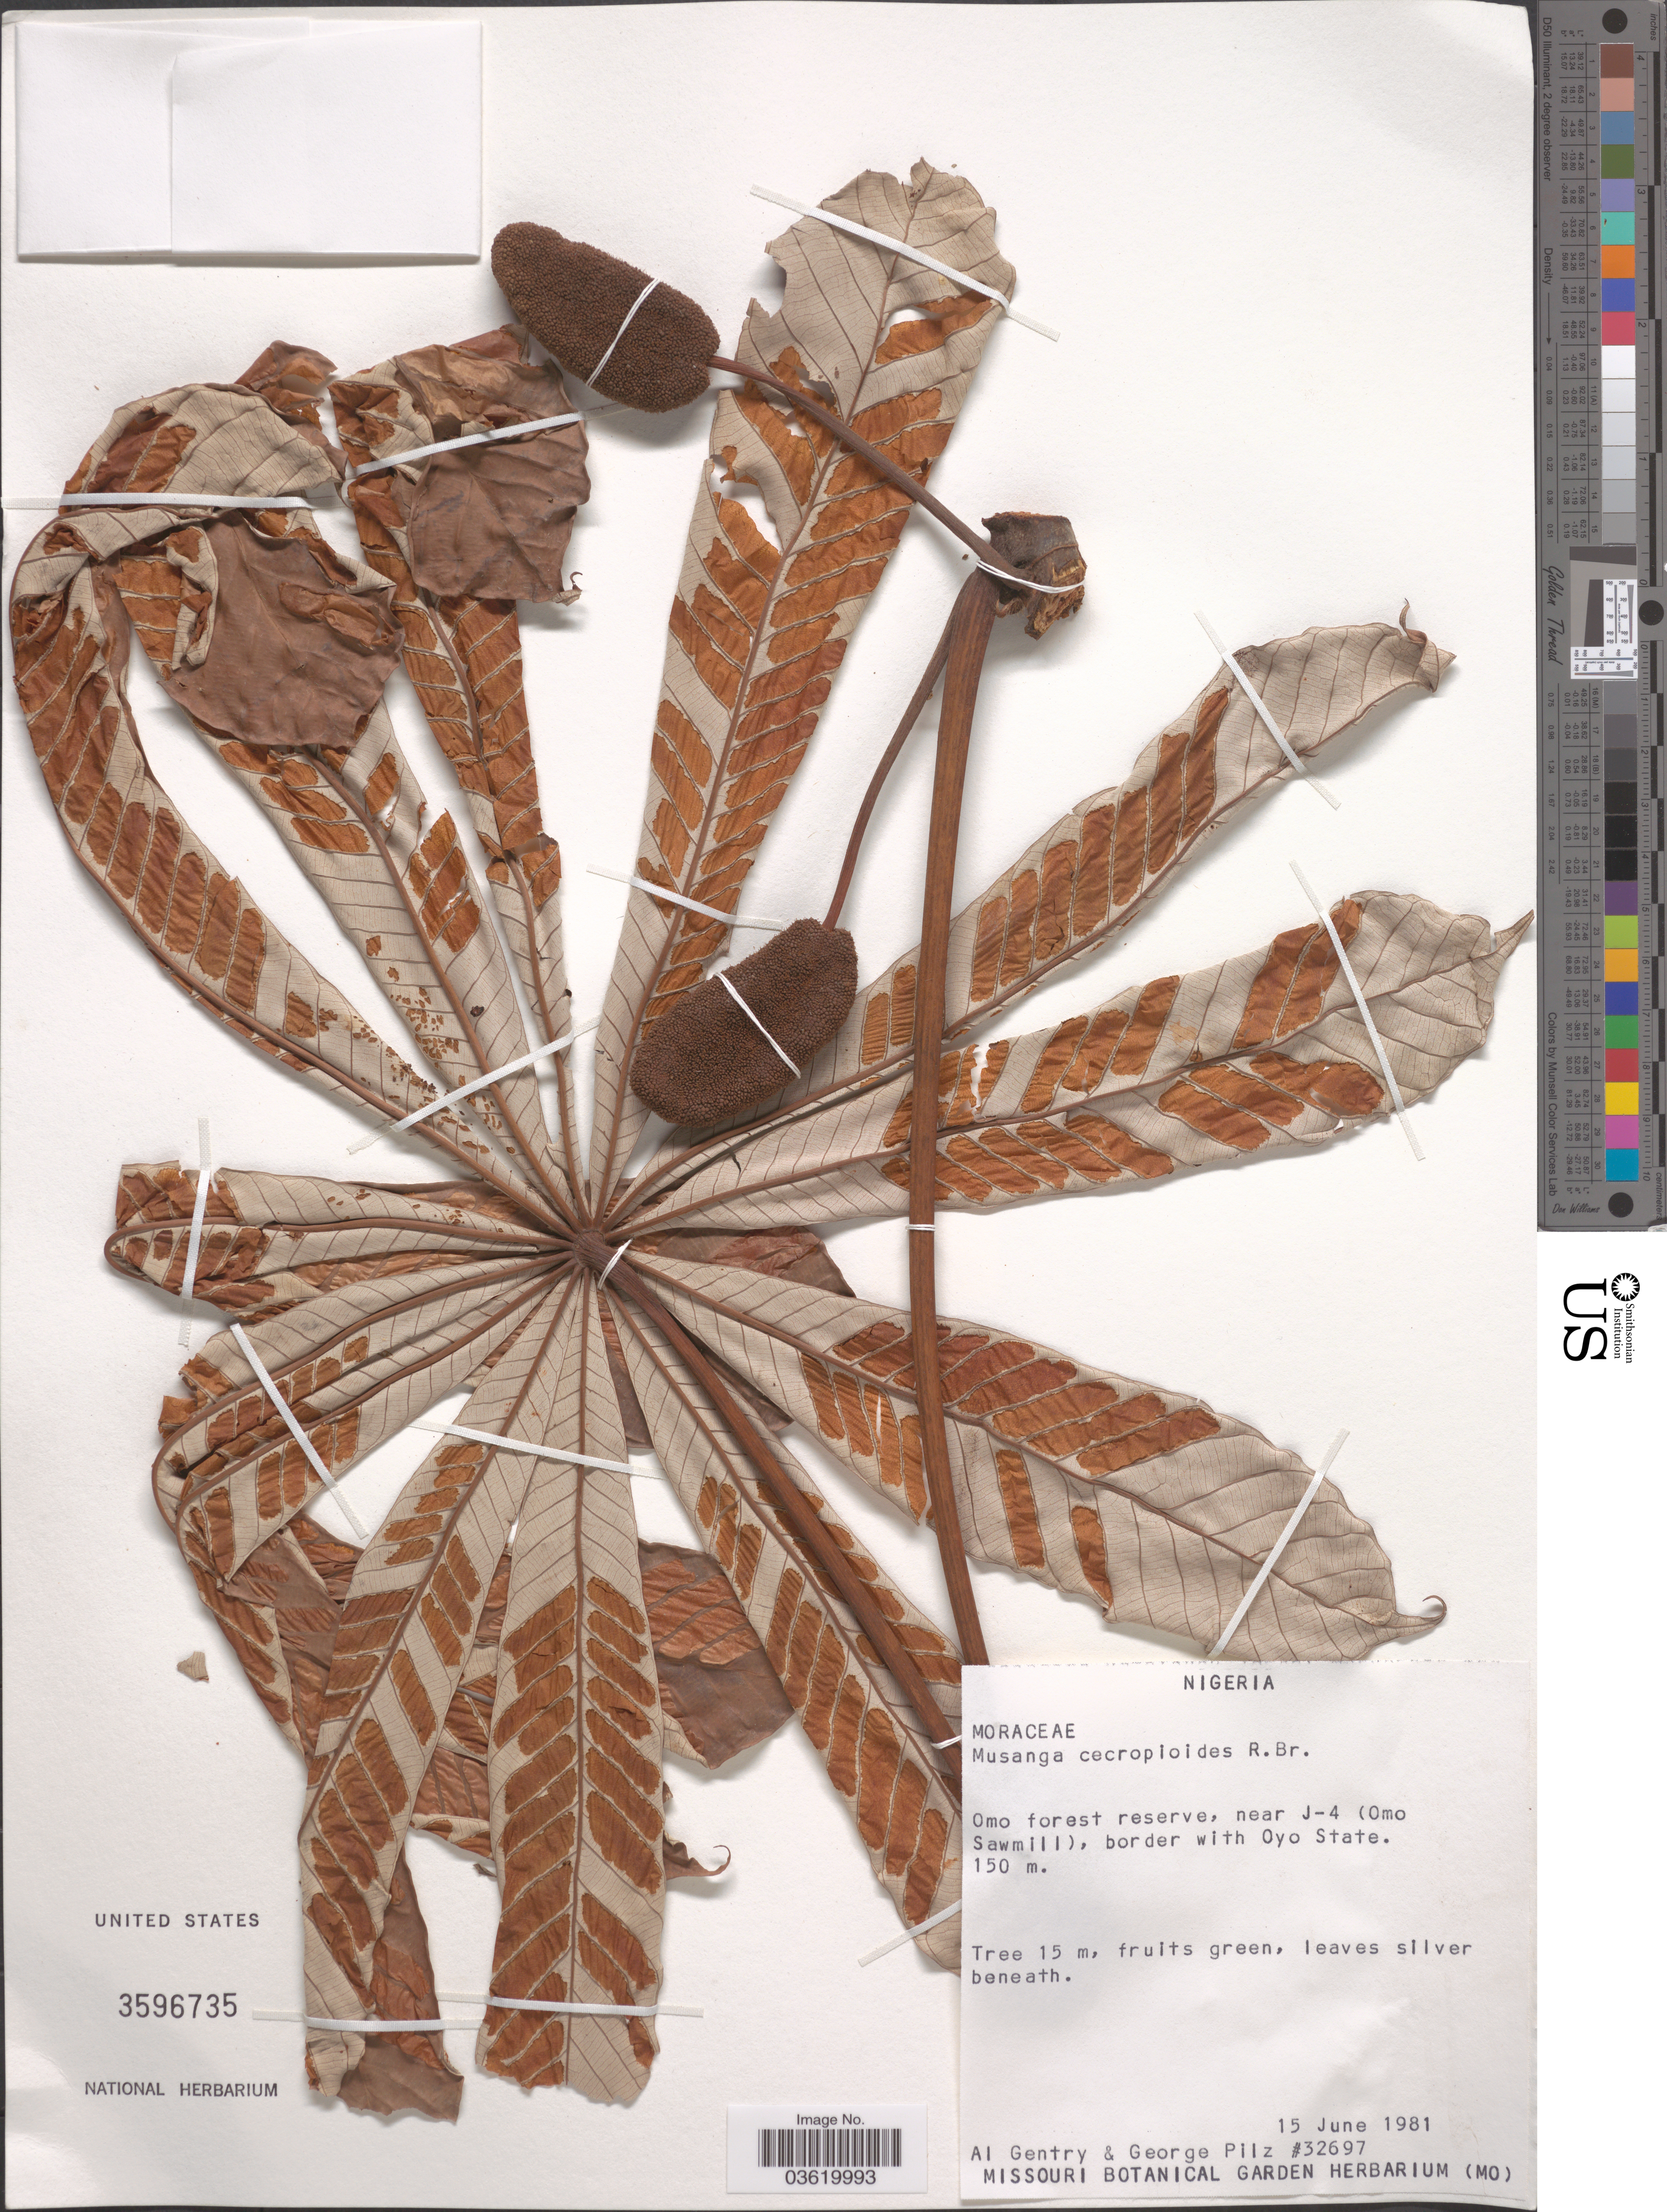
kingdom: Plantae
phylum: Tracheophyta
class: Magnoliopsida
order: Rosales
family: Urticaceae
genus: Musanga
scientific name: Musanga cecropioides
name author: R. Br. ex Tedlie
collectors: A. H. Gentry & G. E. Pilz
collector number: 32697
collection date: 1981-06-15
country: Nigeria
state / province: Oyo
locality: Omo forest reserve, near J-4 (Omo Sawmill), border with Oyo State.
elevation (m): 150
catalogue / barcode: US 3596735